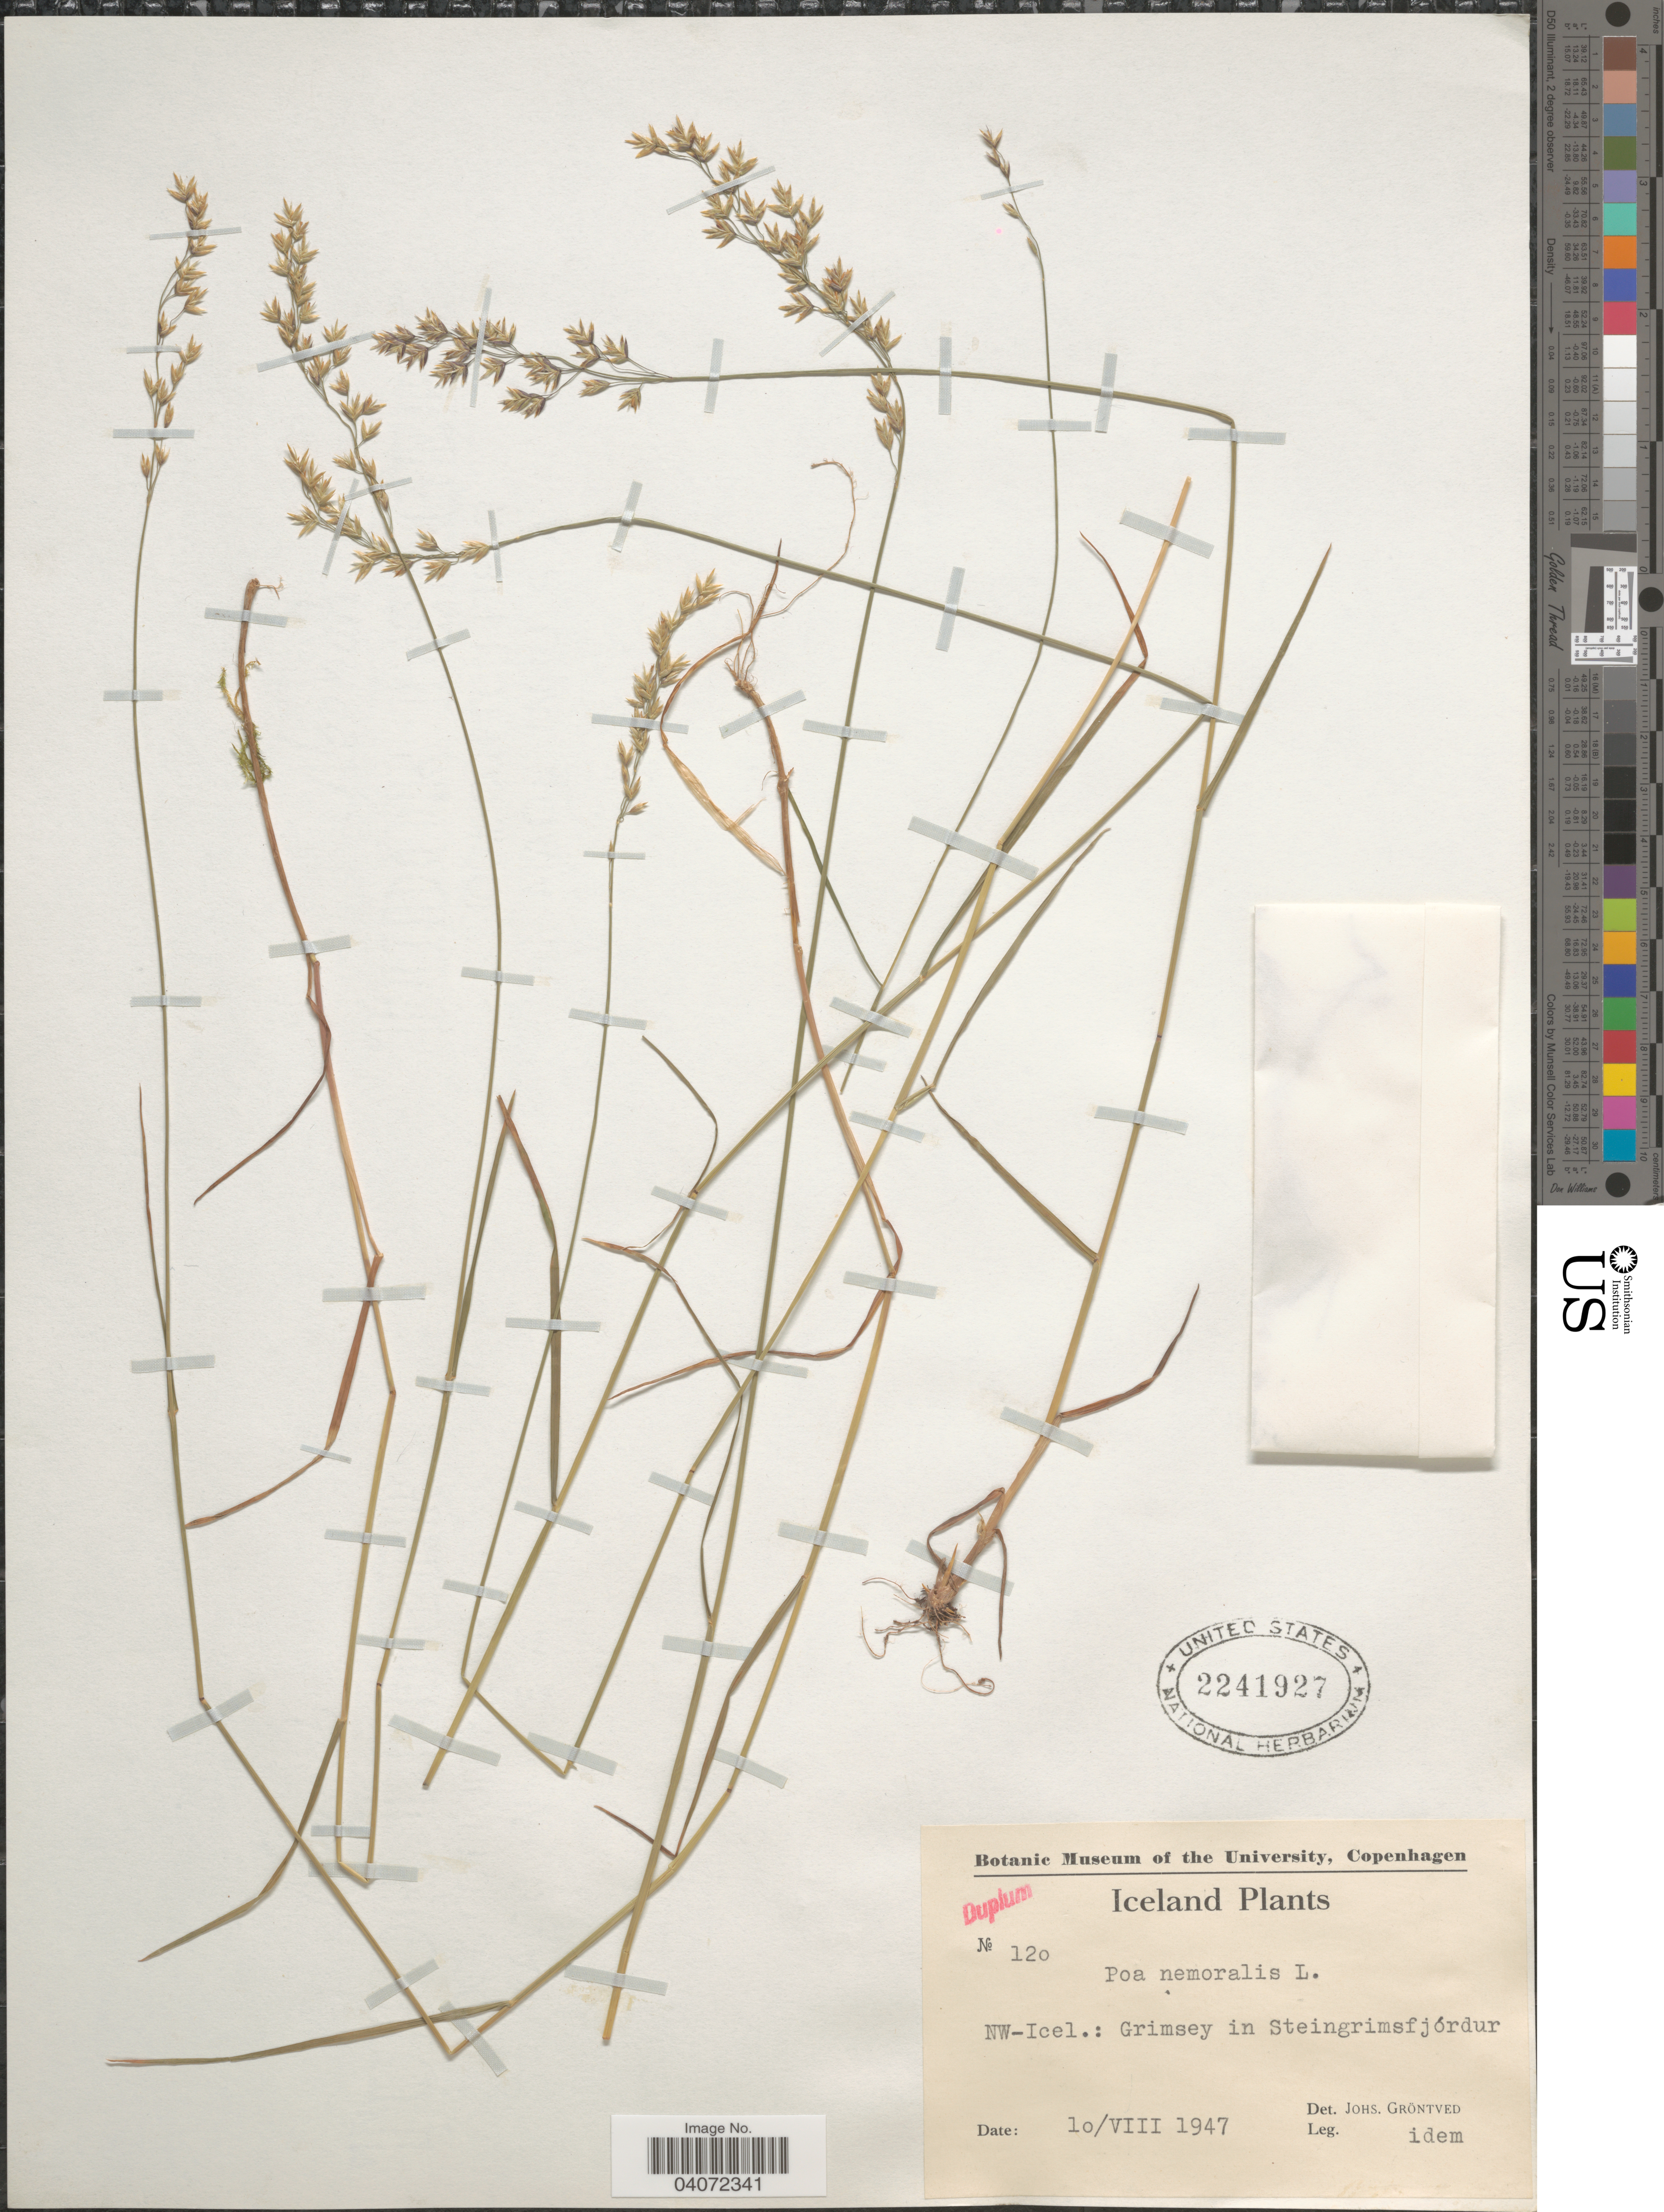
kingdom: Plantae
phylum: Tracheophyta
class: Liliopsida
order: Poales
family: Poaceae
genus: Poa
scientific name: Poa nemoralis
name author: L.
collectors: J. Gröntved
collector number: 120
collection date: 1947-08-10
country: Iceland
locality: NW-Icel. Grimsey in Steingrimsfjordur.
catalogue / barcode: US 2241927